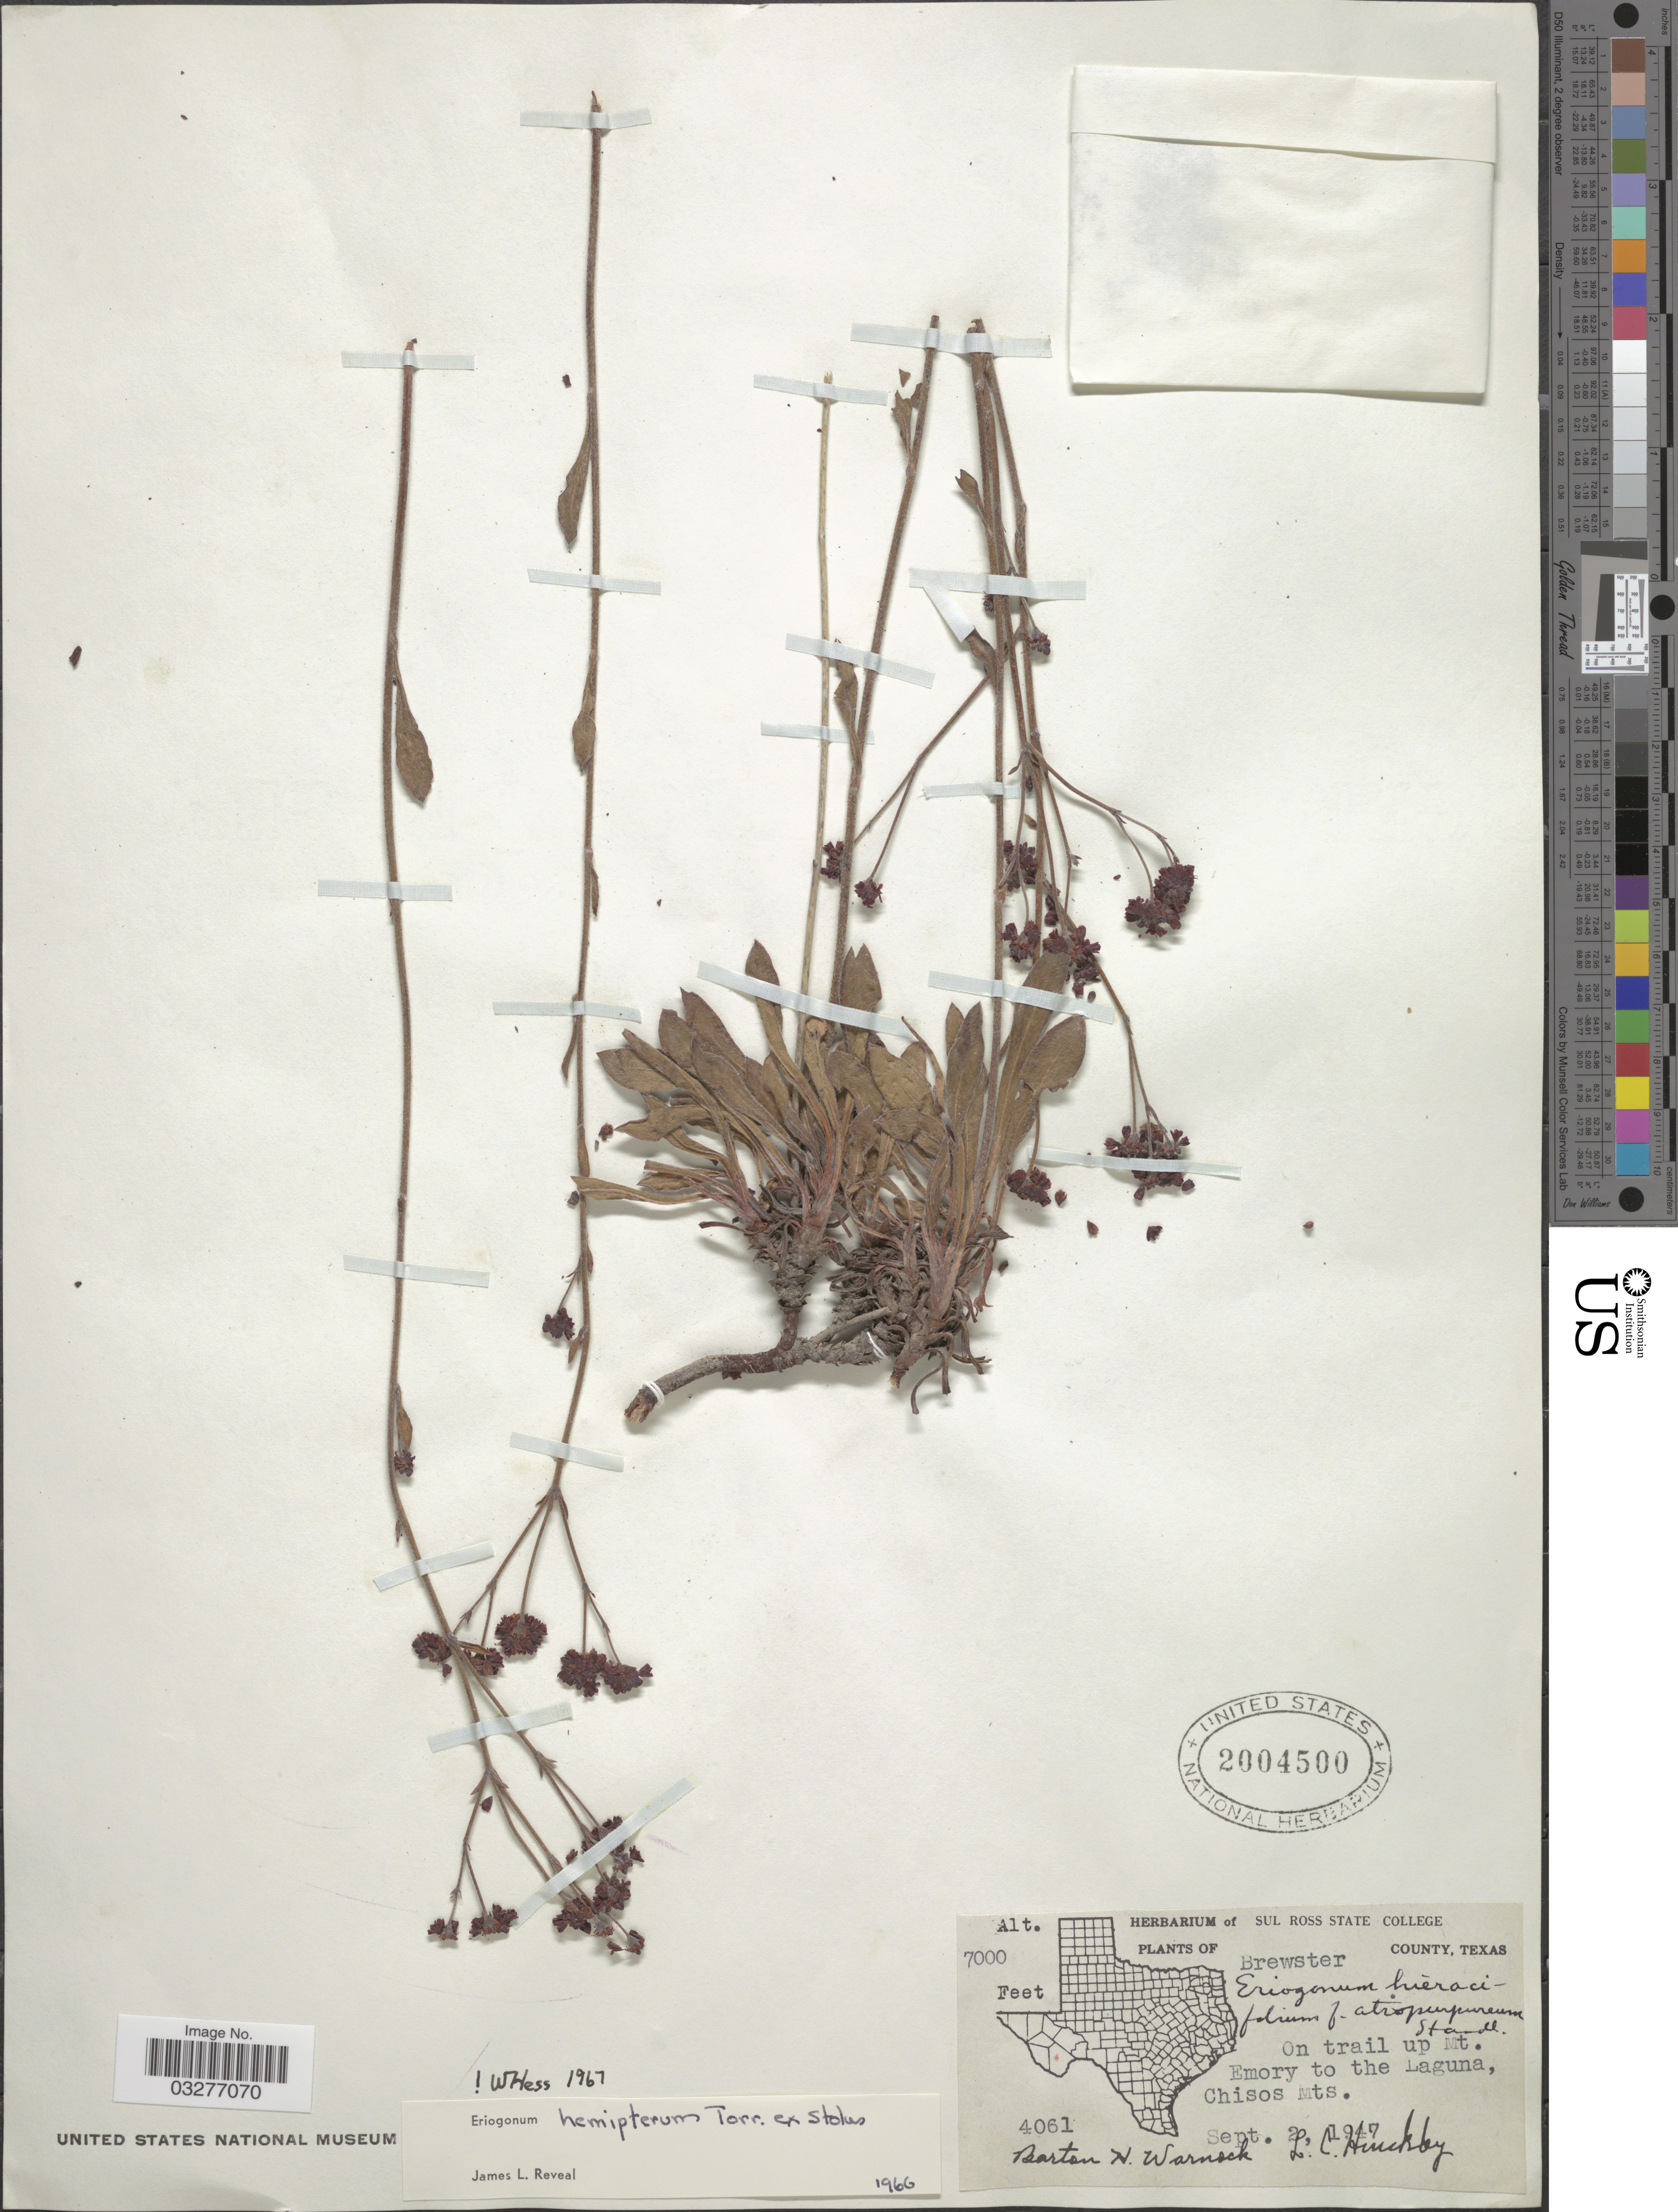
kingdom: Plantae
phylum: Tracheophyta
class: Magnoliopsida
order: Caryophyllales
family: Polygonaceae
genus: Eriogonum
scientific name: Eriogonum hemipterum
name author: (Torr.) S. Stokes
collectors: B. H. Warnock & L. Hinckley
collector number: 4061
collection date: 1947-09-02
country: United States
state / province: Texas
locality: Brewster County. On trail up Mt. Emory to the Laguna, Chisos Mts.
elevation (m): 2134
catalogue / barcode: US 2004500